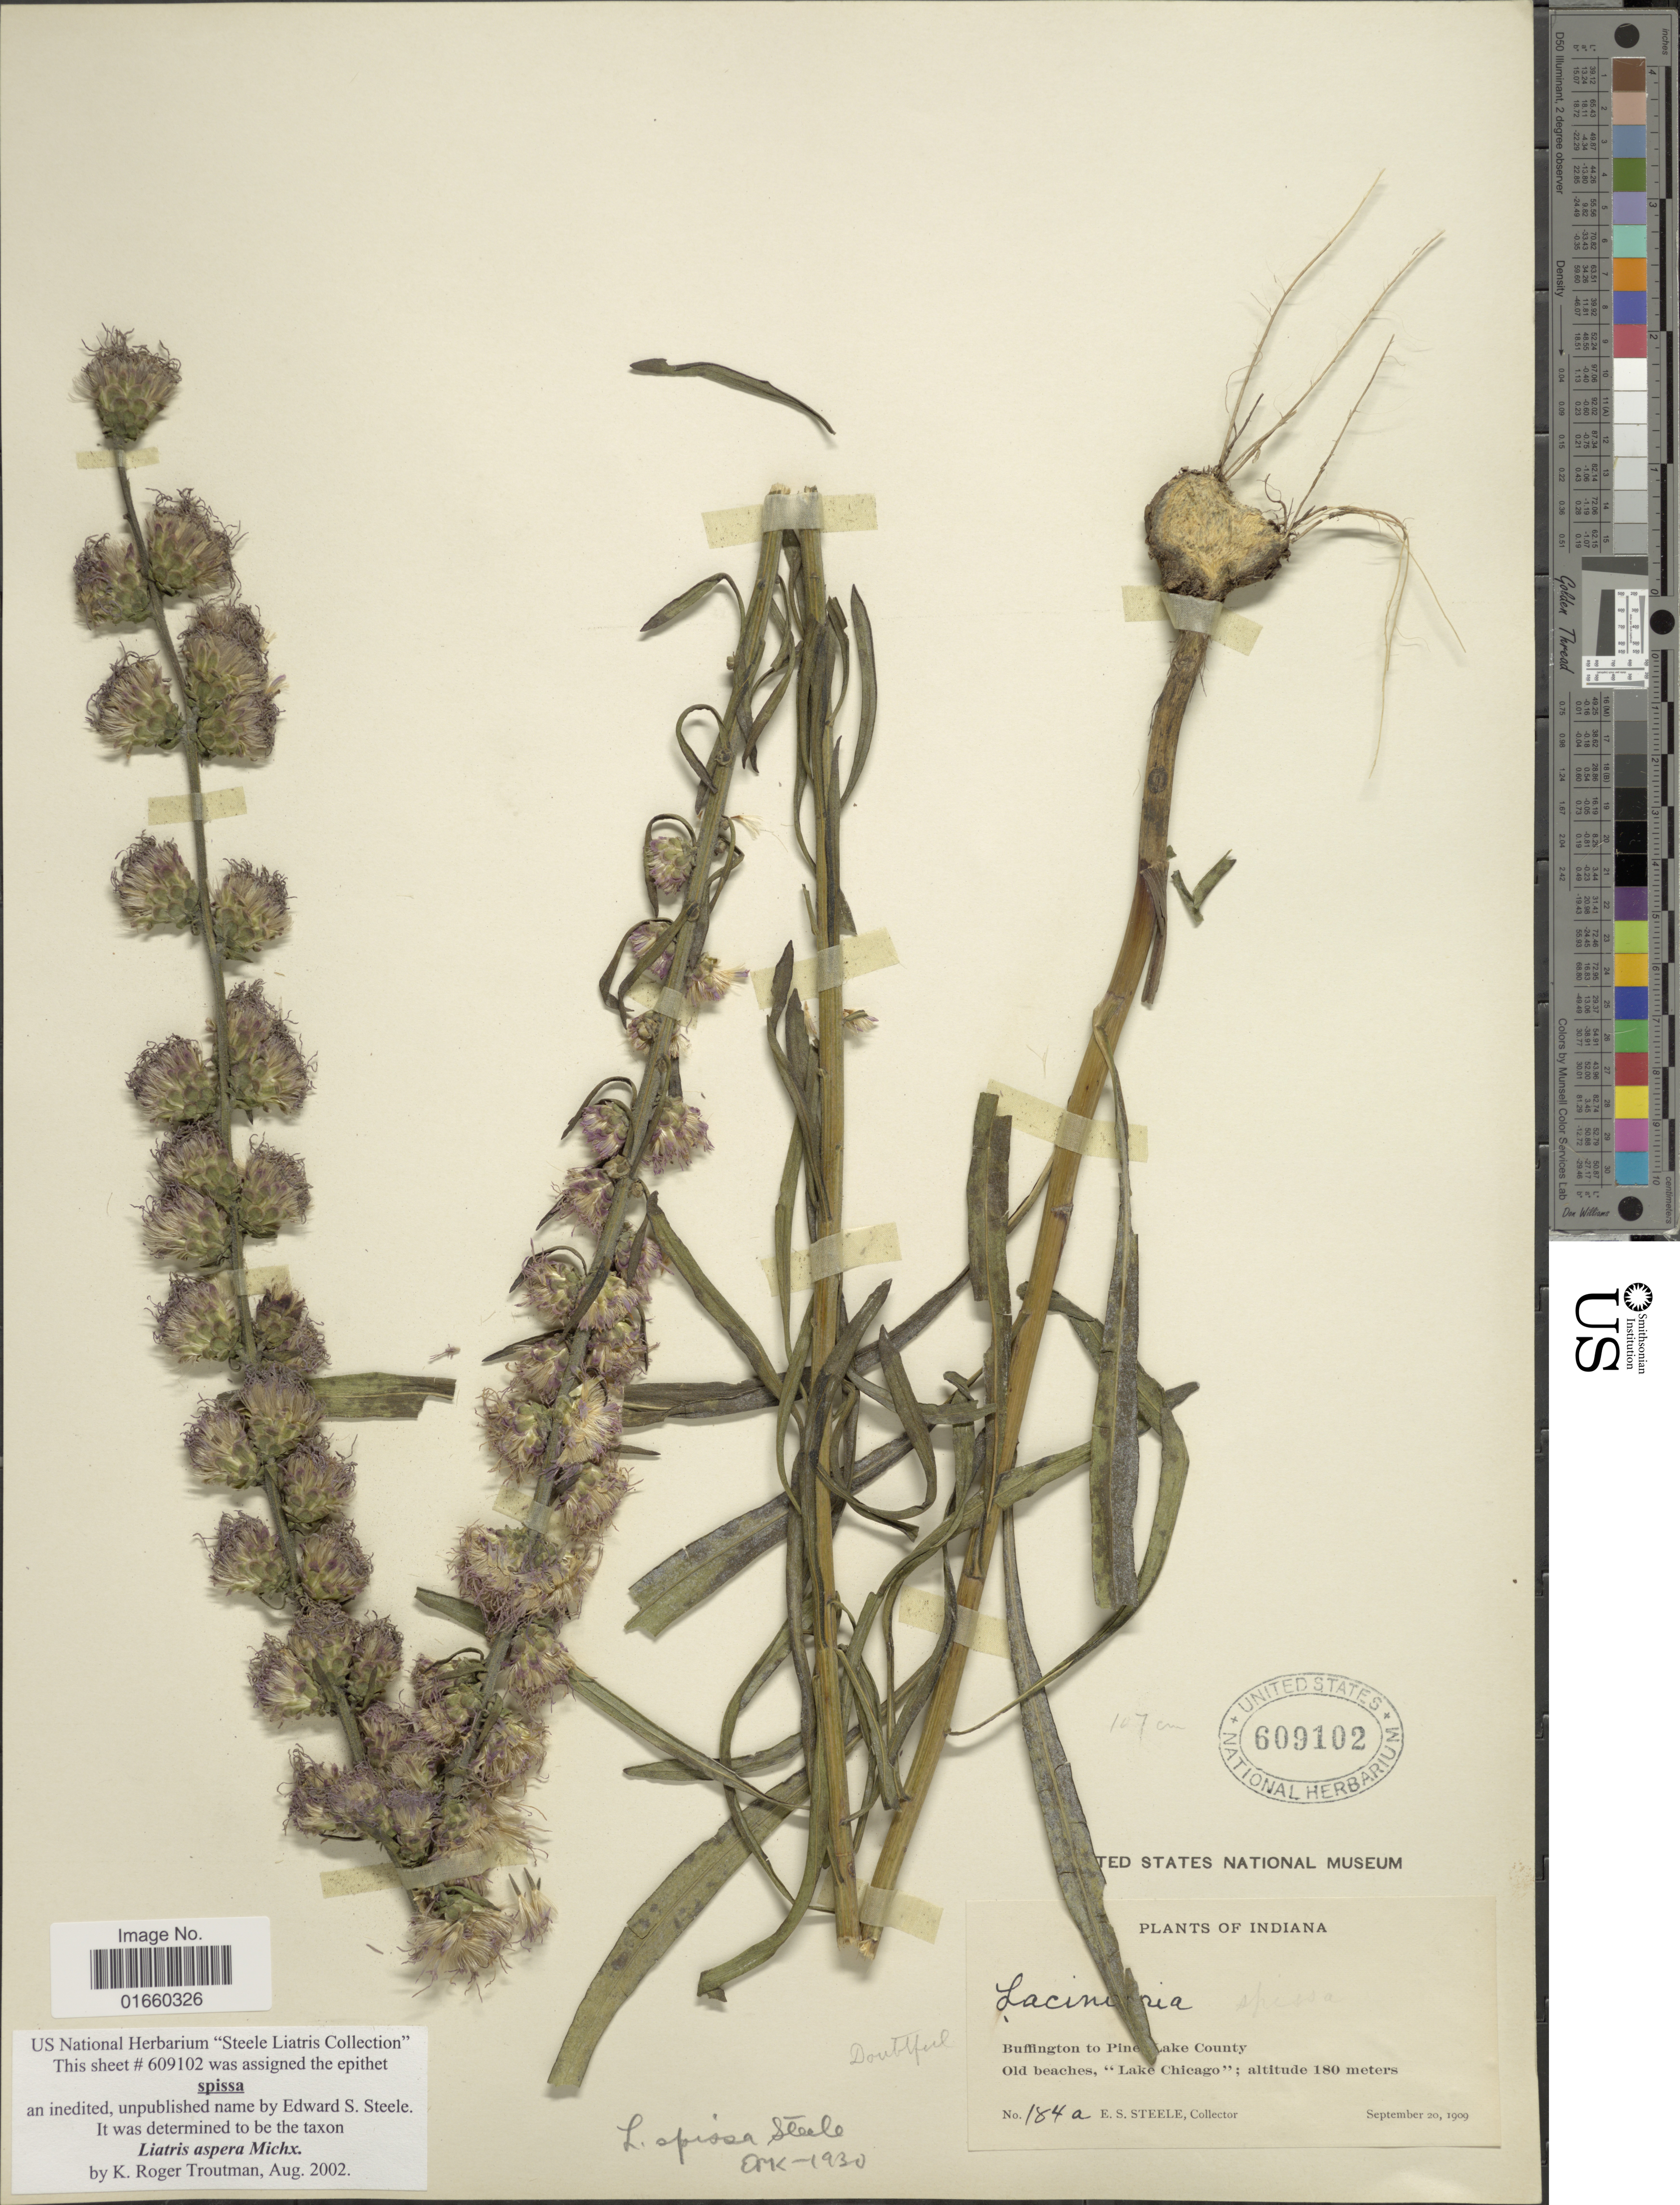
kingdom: Plantae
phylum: Tracheophyta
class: Magnoliopsida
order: Asterales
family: Asteraceae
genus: Liatris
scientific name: Liatris aspera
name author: Michx.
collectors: E. Steele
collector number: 184a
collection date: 1909-09-20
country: United States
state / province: Indiana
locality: Buffington to Pine Lake County, Old beaches, "Lake Chicago"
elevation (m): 180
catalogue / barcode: US 609102